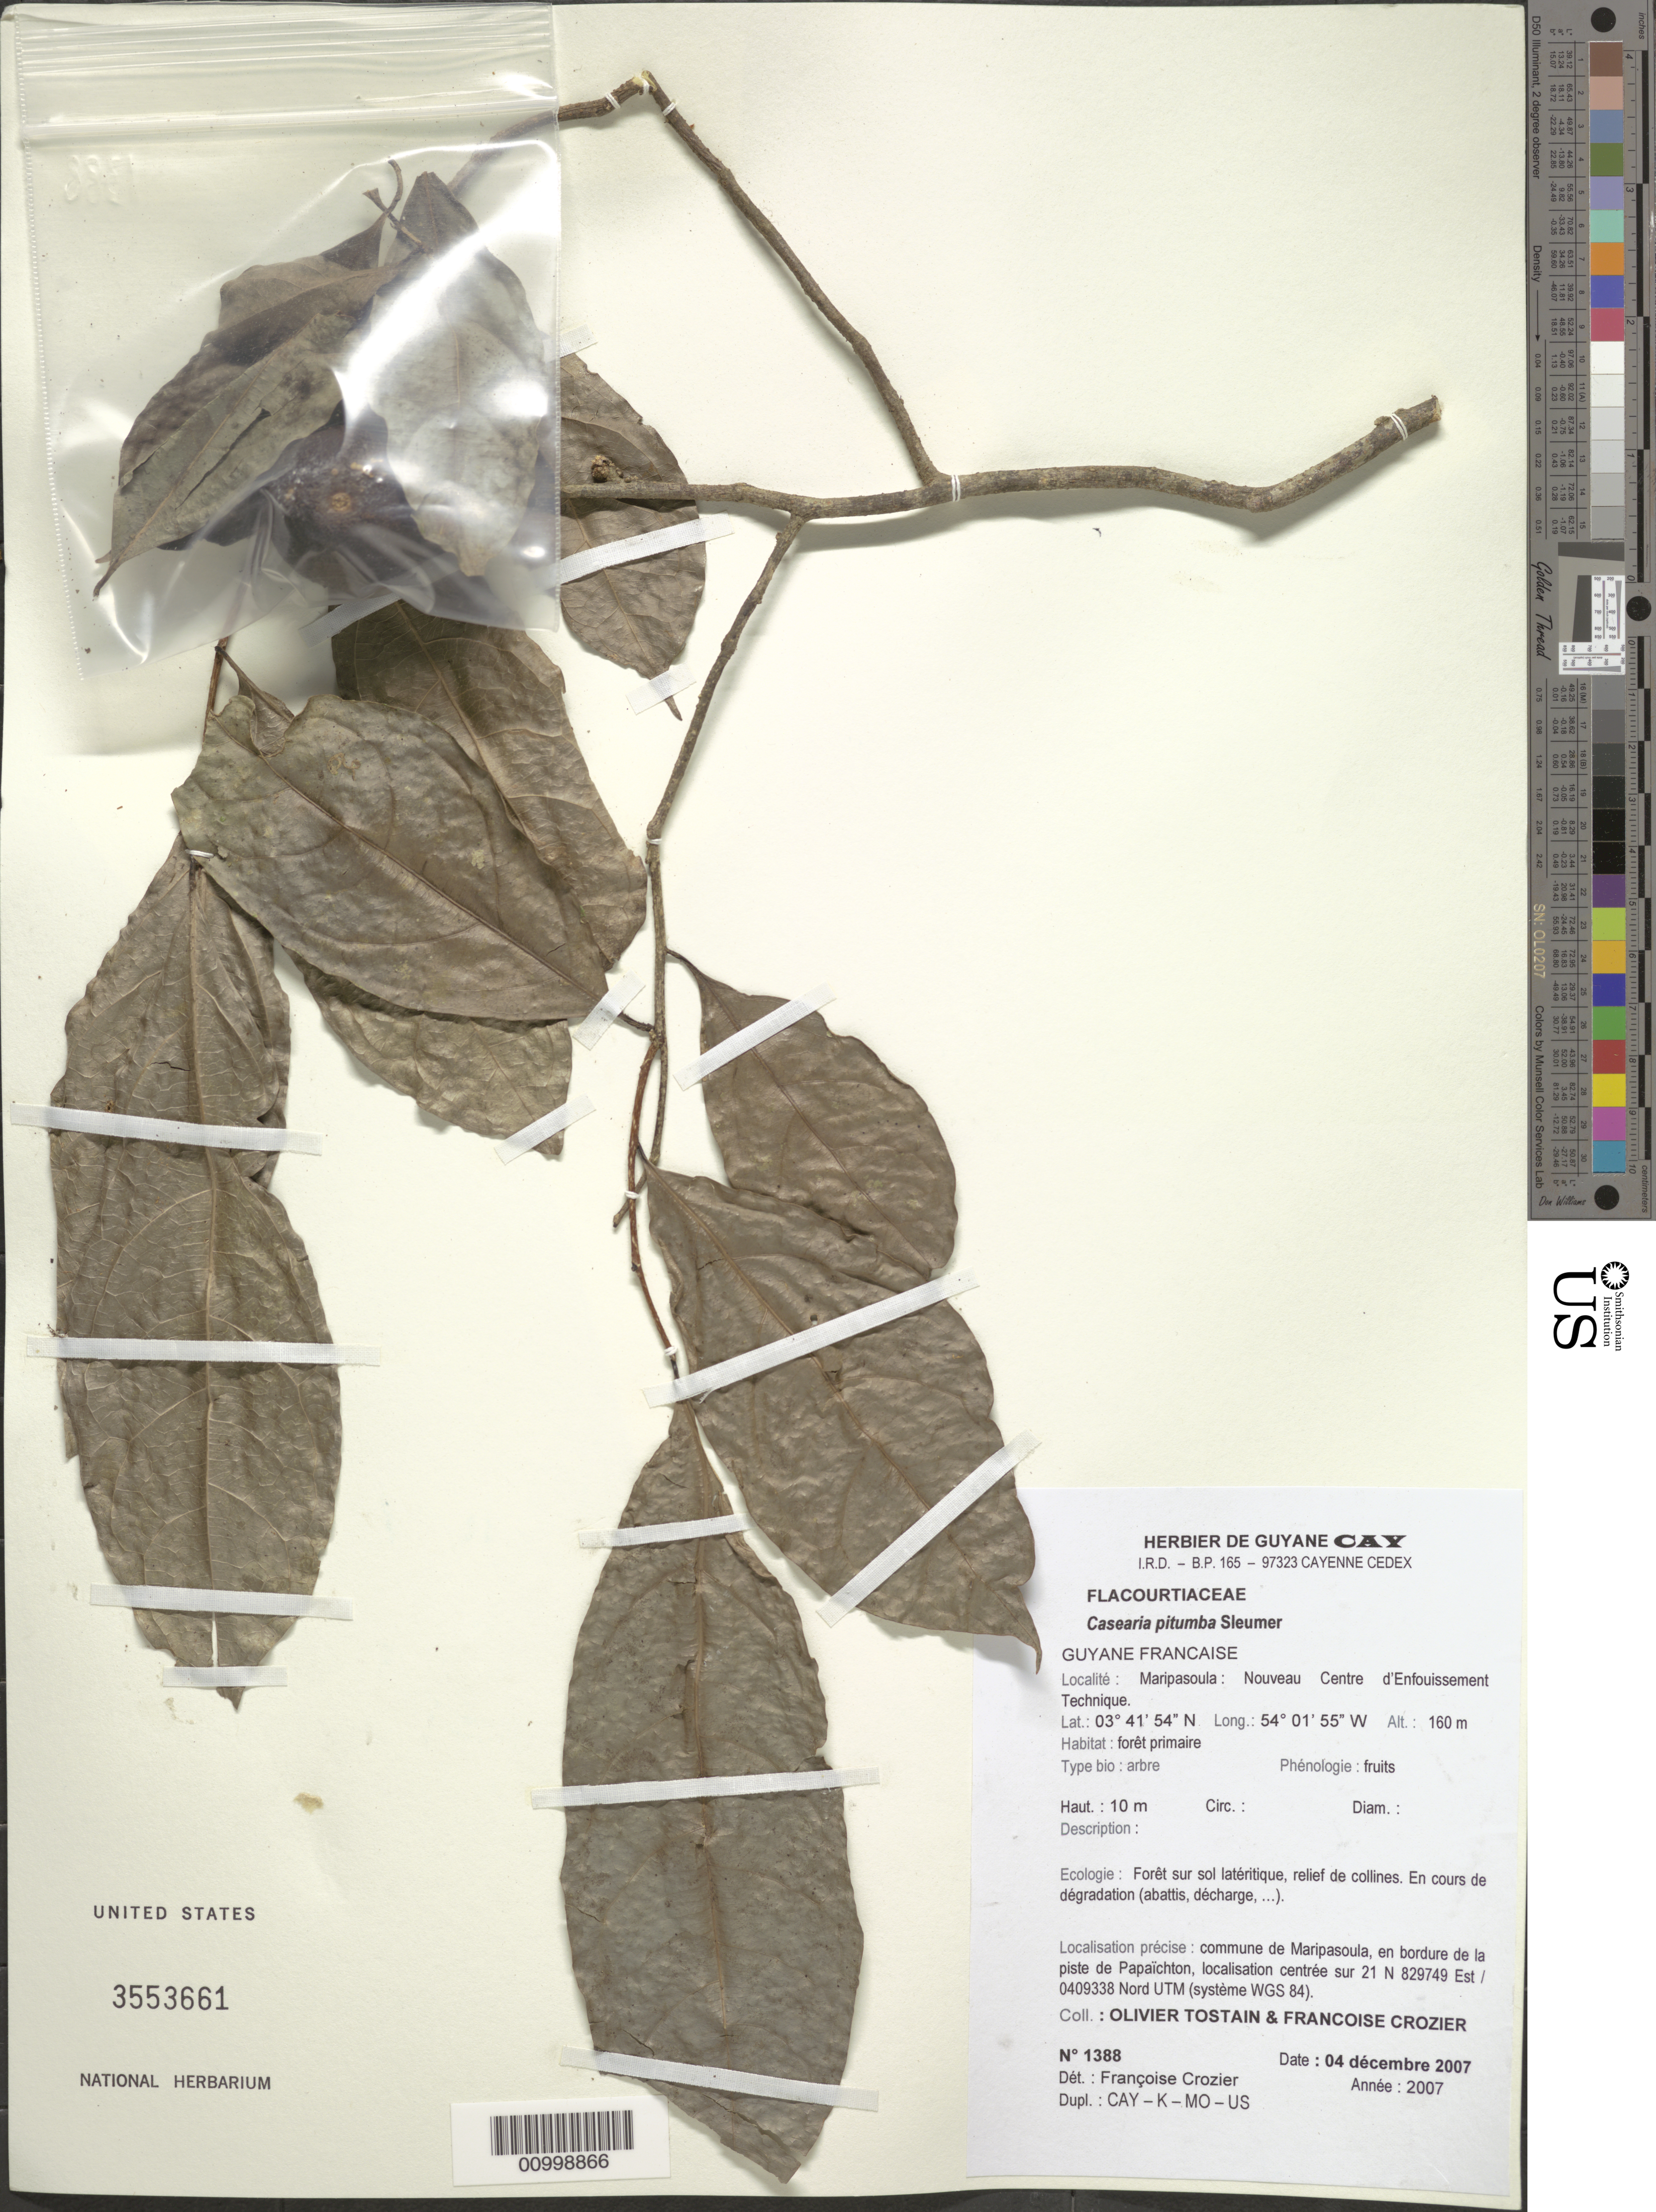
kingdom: Plantae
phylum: Tracheophyta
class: Magnoliopsida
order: Malpighiales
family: Salicaceae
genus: Casearia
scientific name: Casearia pitumba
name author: Sleumer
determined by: Crozier, F.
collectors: O. Tostain & F. Crozier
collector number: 1388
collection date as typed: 4-Dec-07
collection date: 2007-12-04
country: French Guiana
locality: Maripasoula: Noveau Centre d'Enfouissement Technique; commune de Marpasoula, en bordure de la piste de Papaïchton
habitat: Foret primaire. Foret sur sol lateritique, relief de collines. En cours de degredation (abattis, decharge)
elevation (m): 160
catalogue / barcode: US 3553661